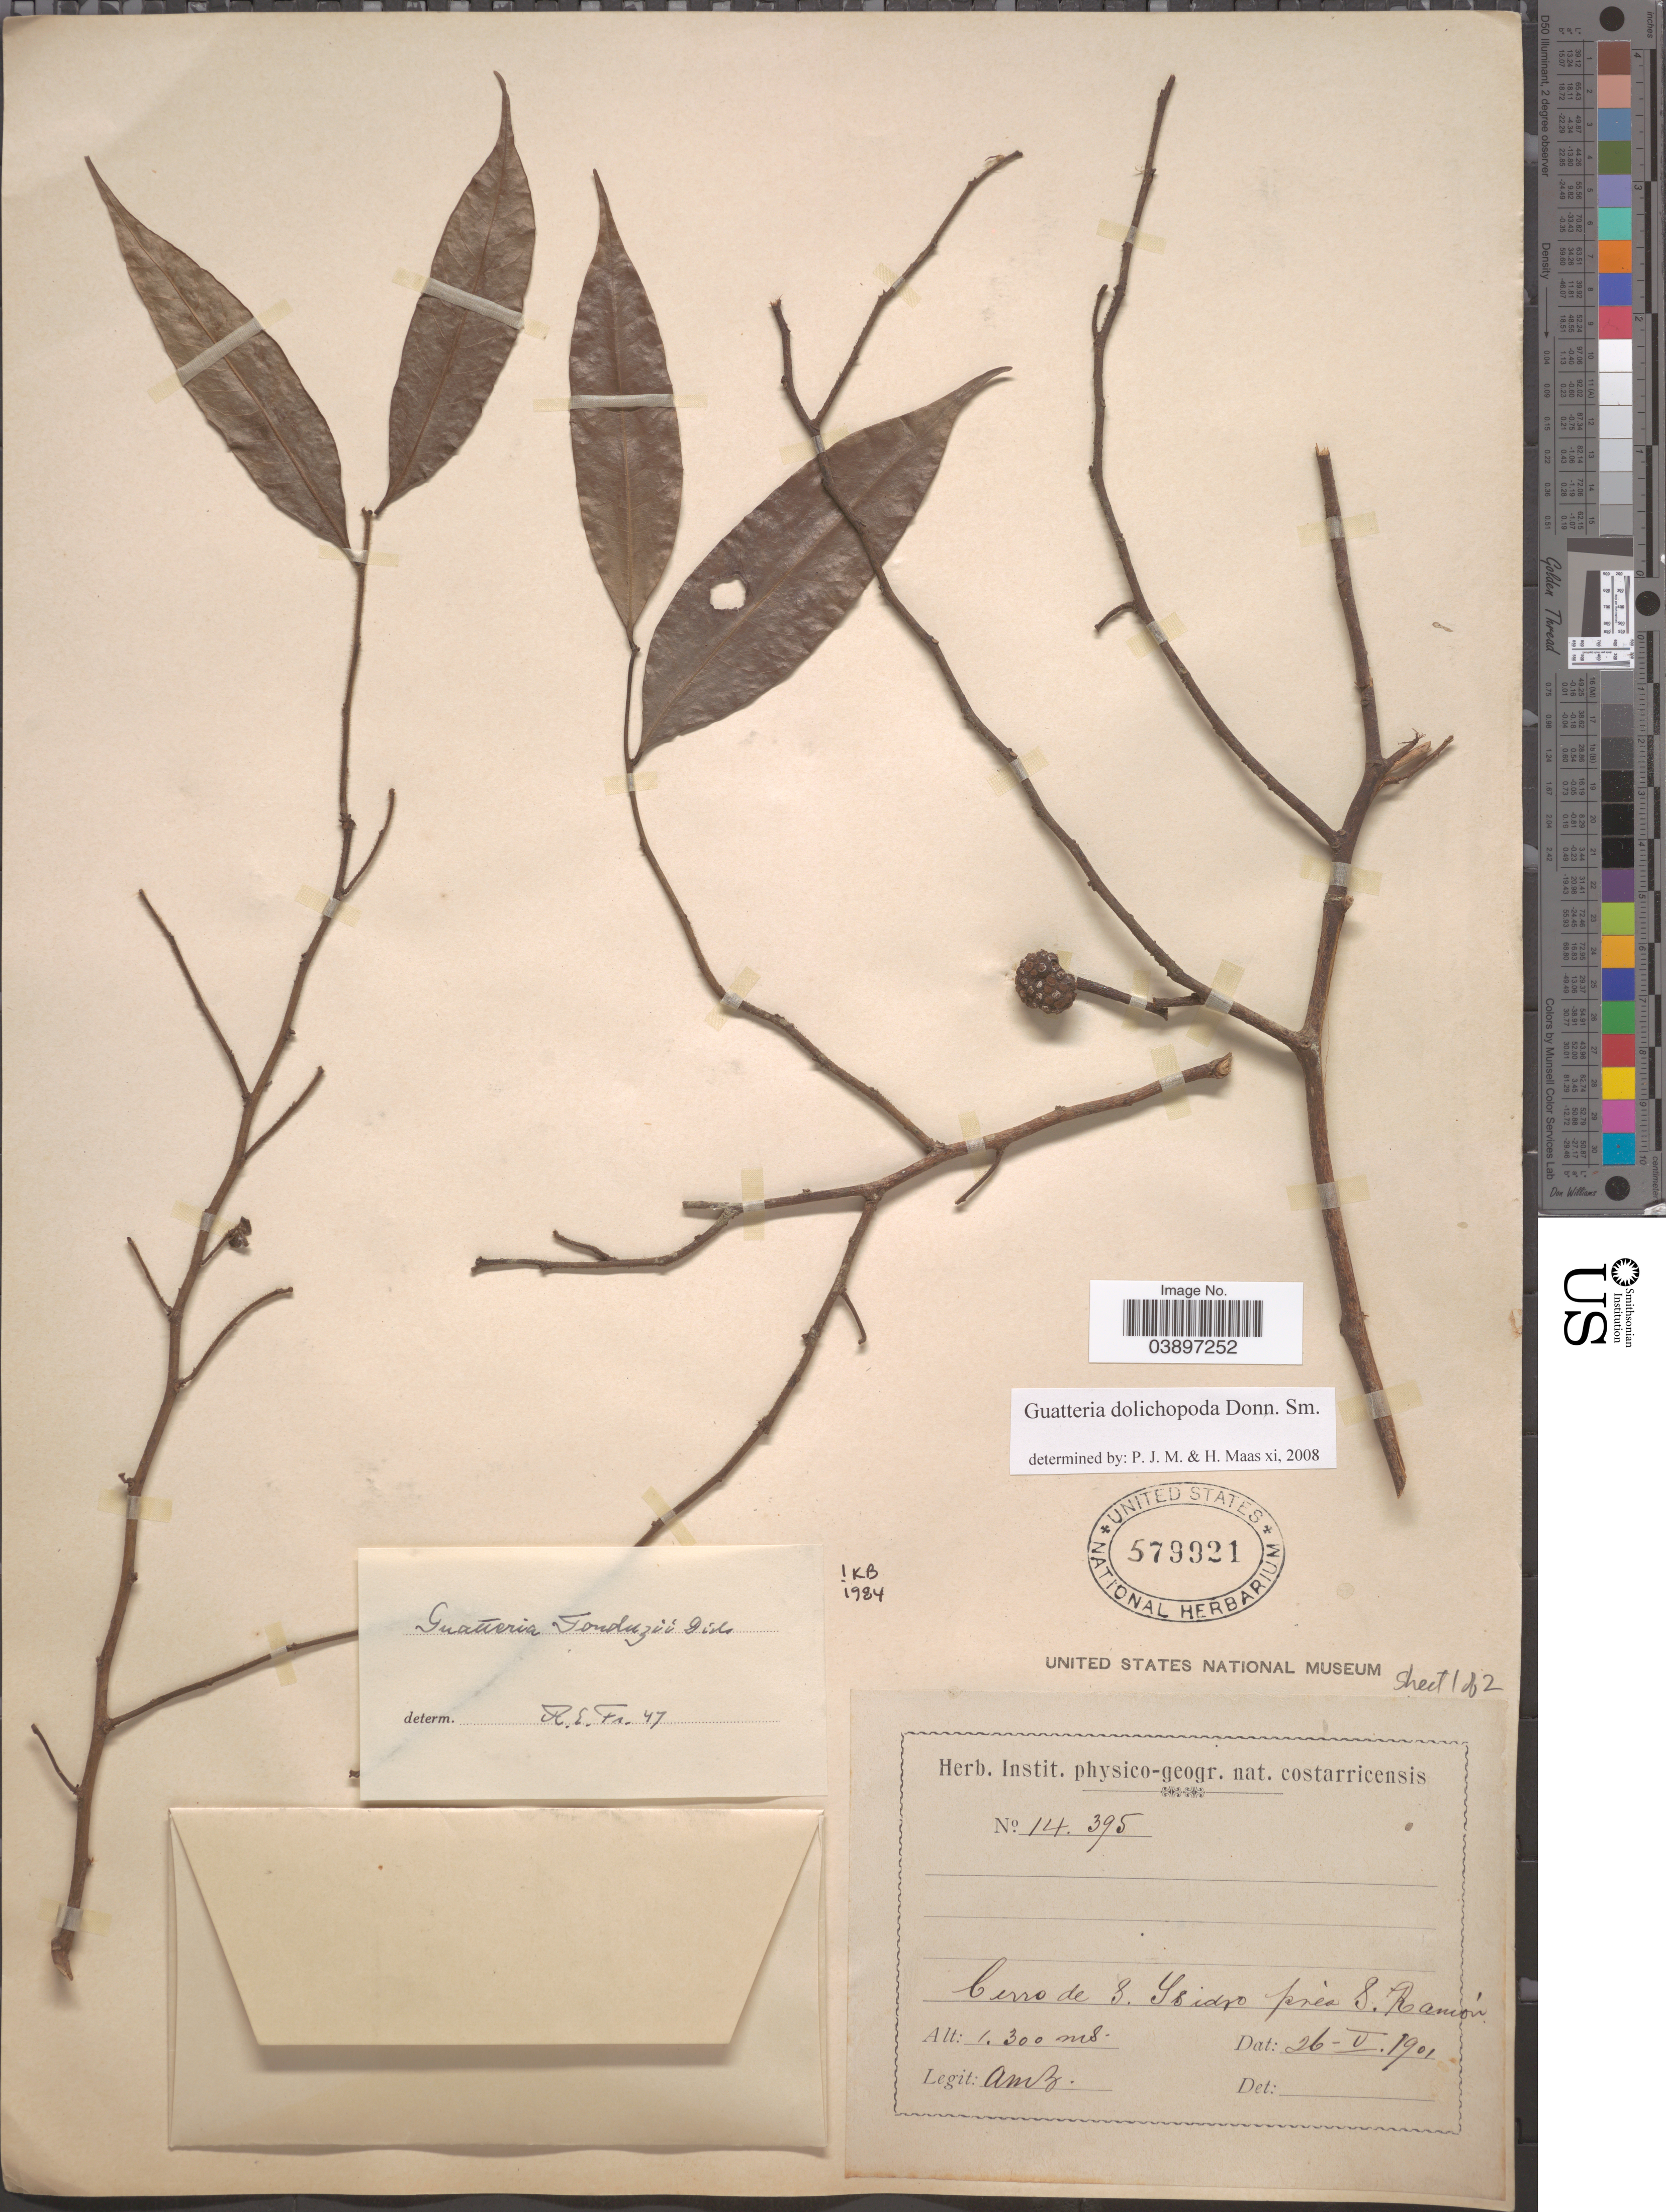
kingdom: Plantae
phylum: Tracheophyta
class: Magnoliopsida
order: Magnoliales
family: Annonaceae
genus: Guatteria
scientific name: Guatteria dolichopoda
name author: Donn. Sm.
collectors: A. Brenes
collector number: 14395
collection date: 1901-05-26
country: Costa Rica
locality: Cerro de S. Ysidro près S. Ramón.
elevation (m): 1300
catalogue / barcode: US 579921